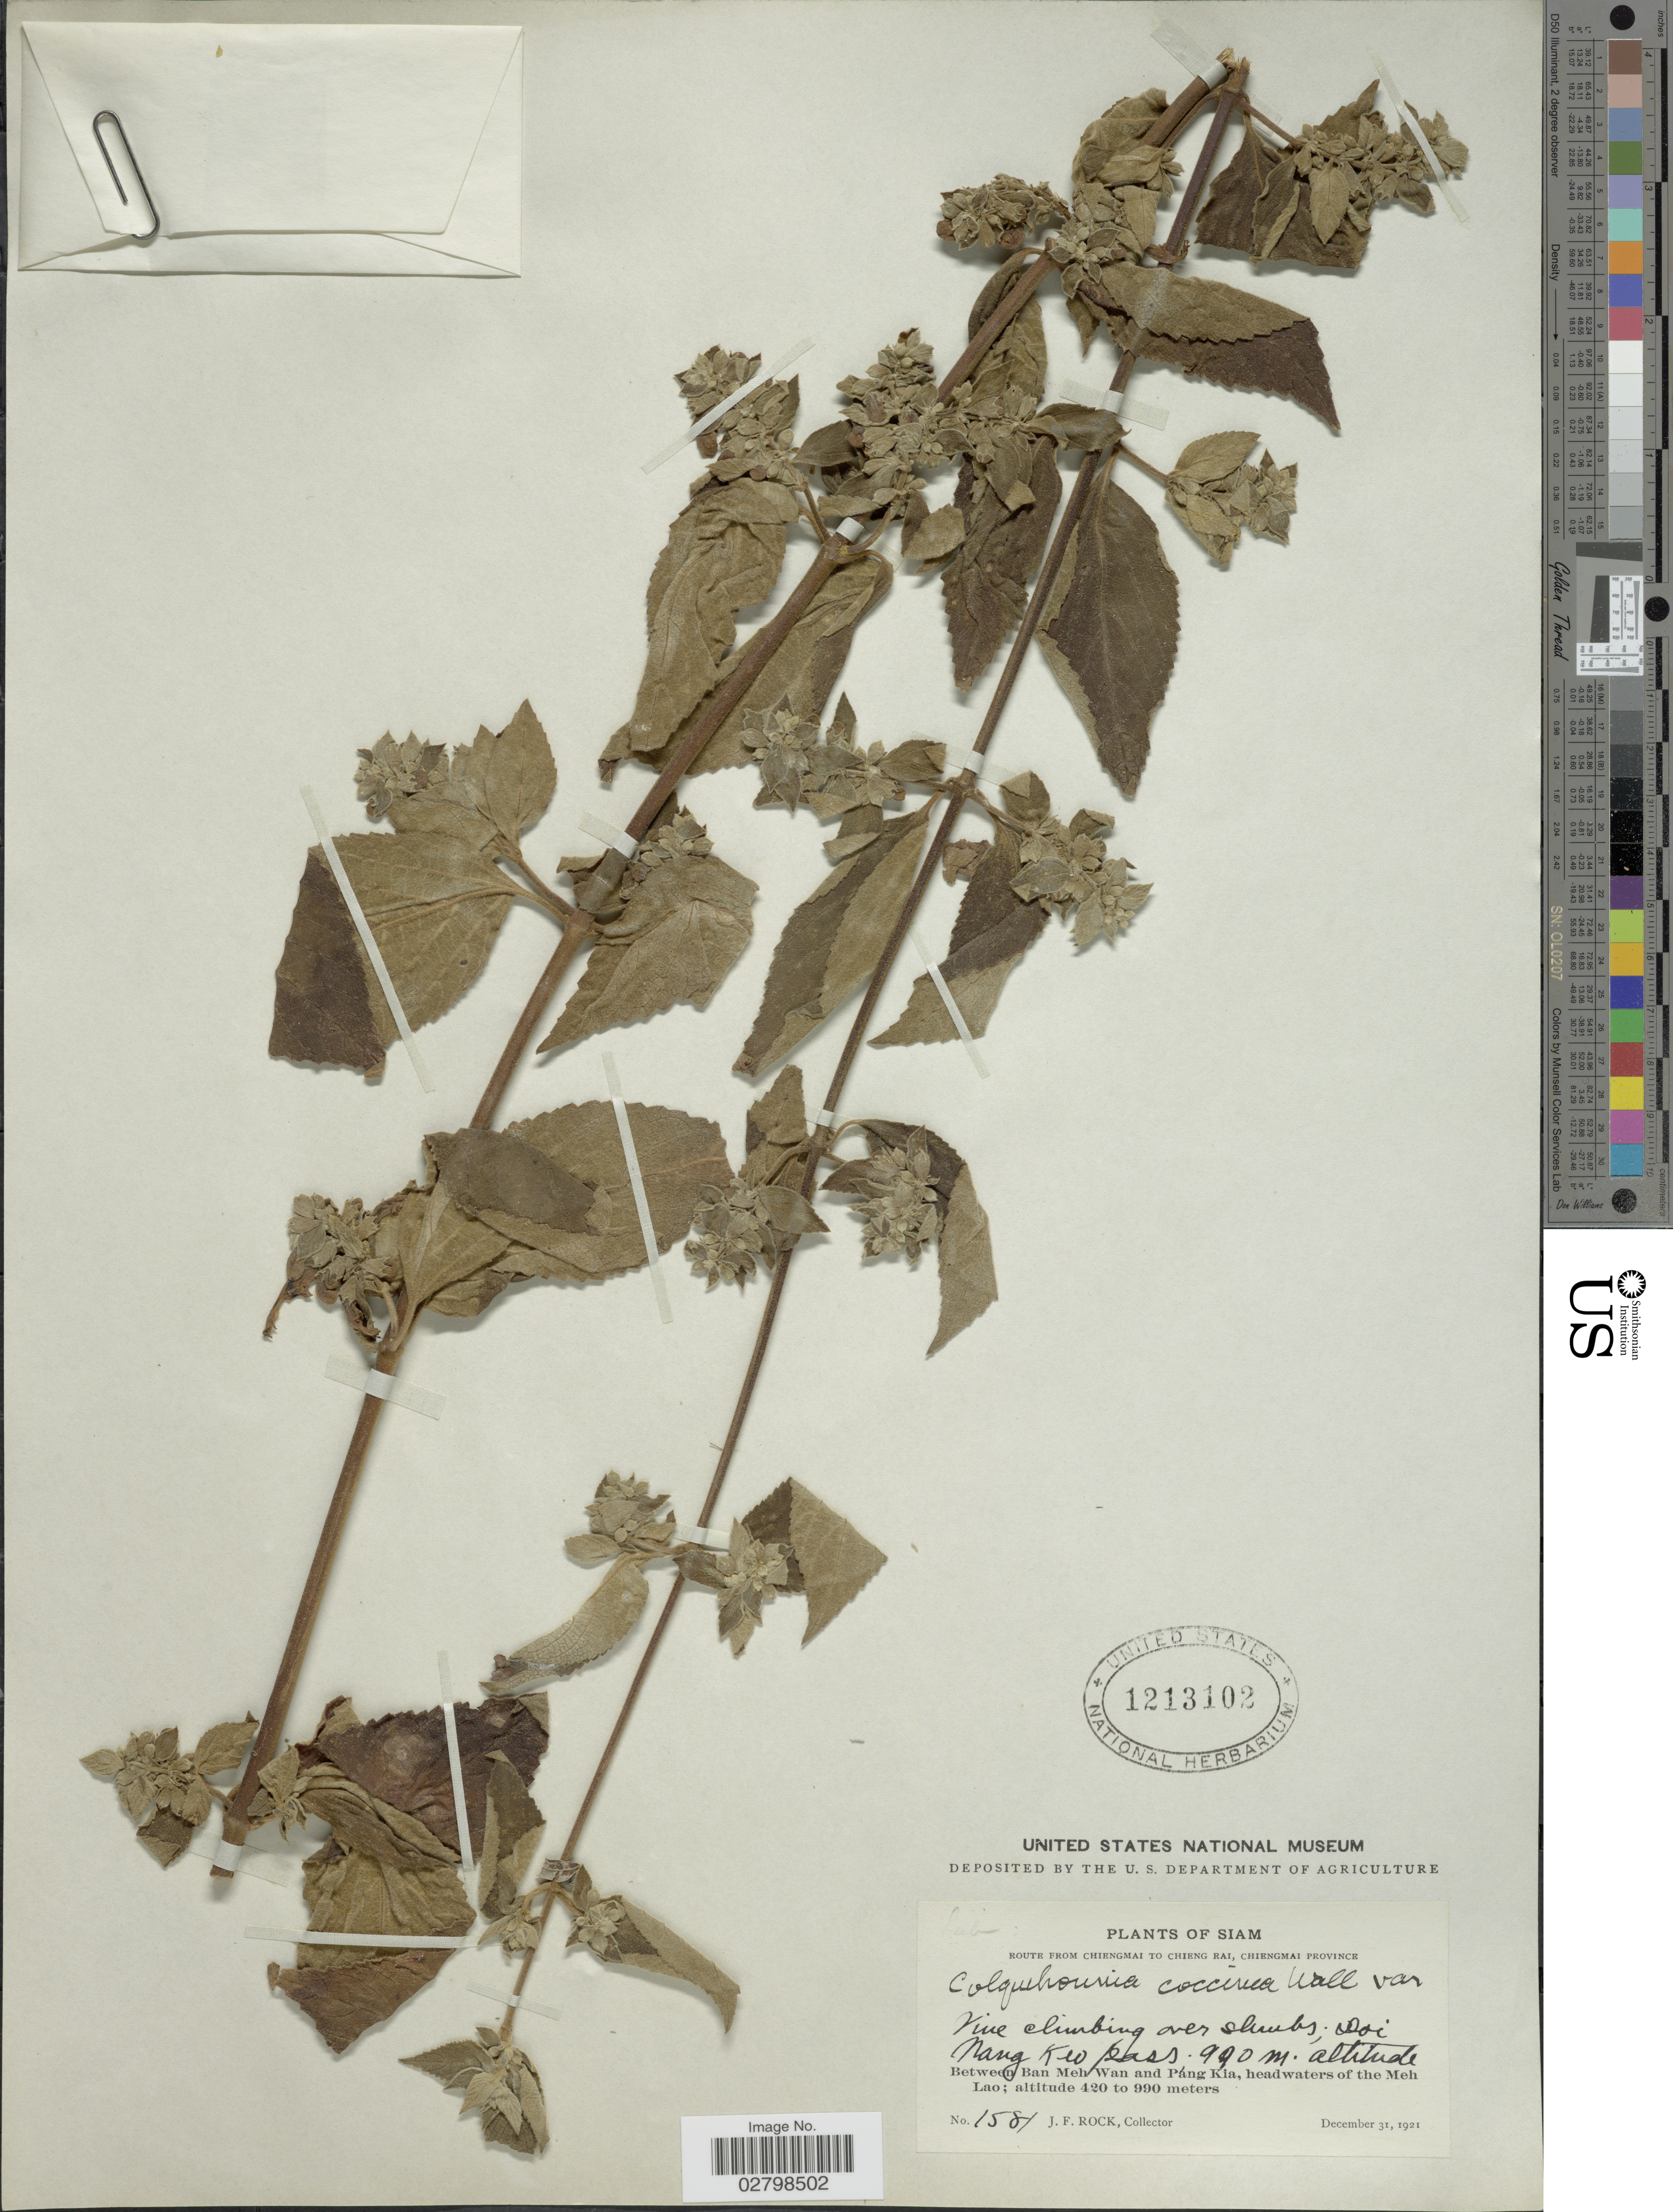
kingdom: Plantae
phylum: Tracheophyta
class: Magnoliopsida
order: Lamiales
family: Lamiaceae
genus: Colquhounia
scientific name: Colquhounia coccinea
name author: Wall.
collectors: J. Rock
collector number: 1581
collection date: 1921-12-31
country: Thailand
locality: Siam. Route from Chiengmai to Chieng Rai, Chiengmai Province. Doi Nang Keo pass. Between Ban Meh Wan and Pang Kia, headwaters of the Meh Lao.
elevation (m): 990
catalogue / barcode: US 1213102